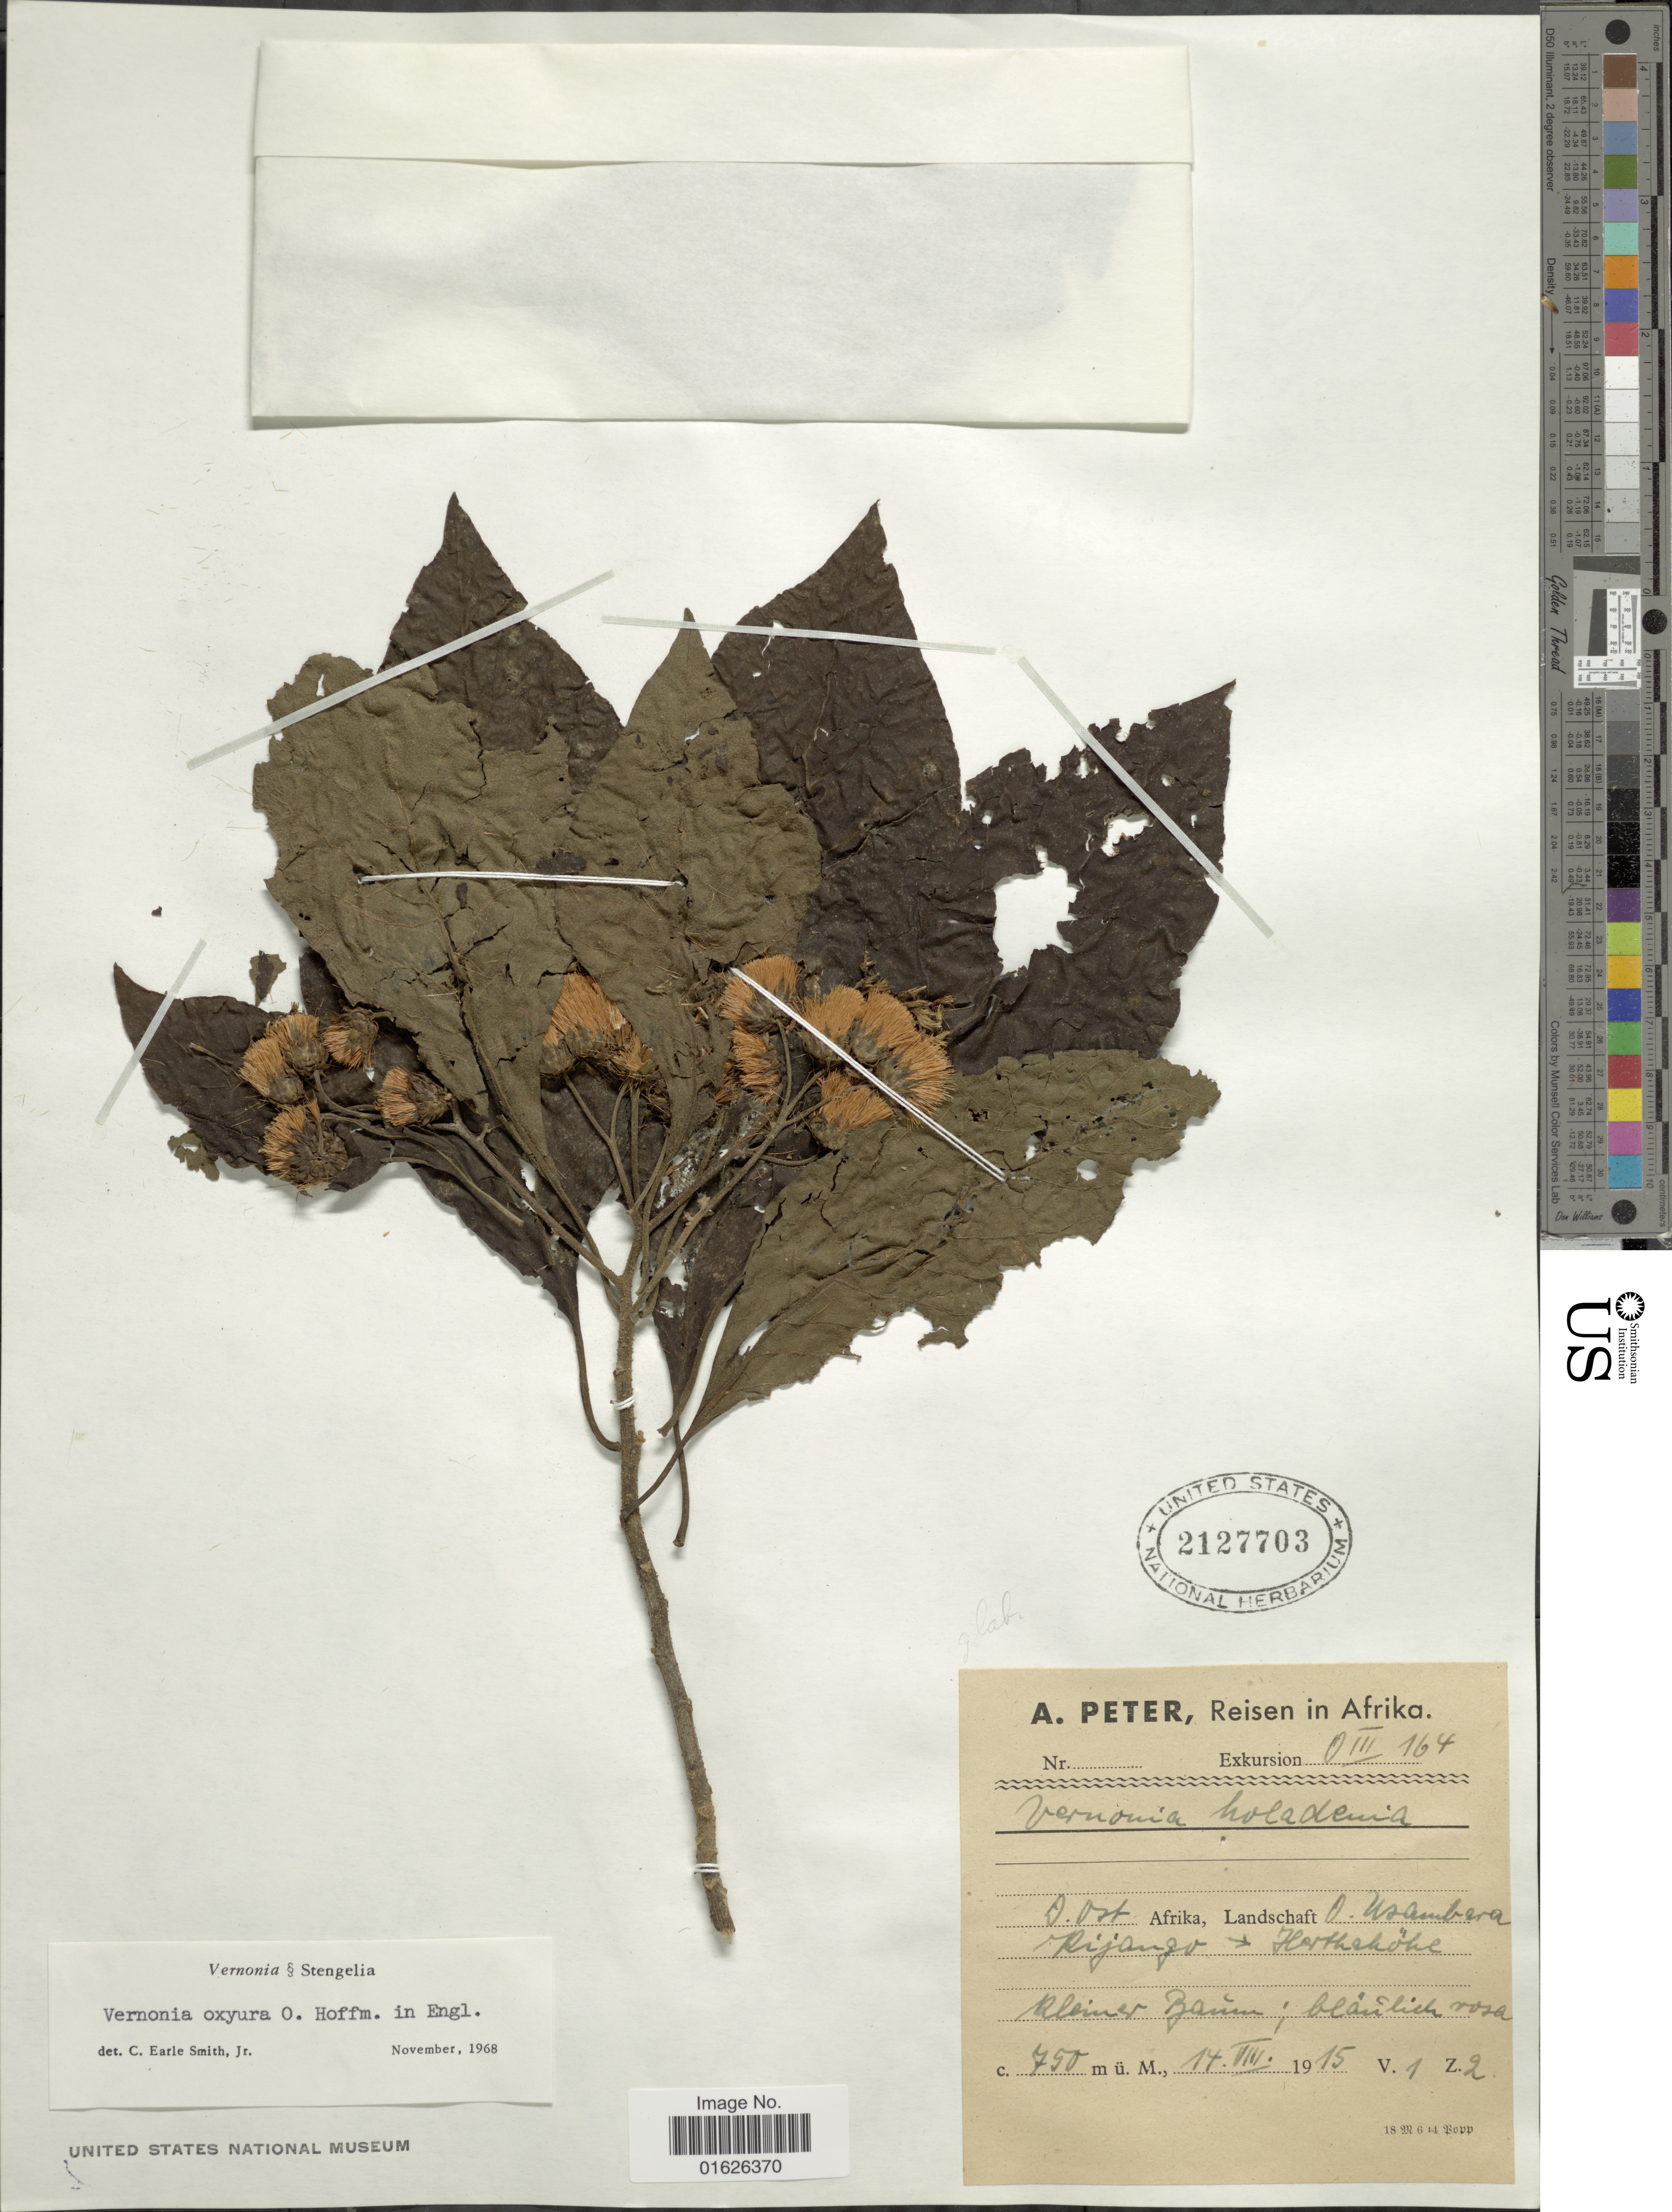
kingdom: Plantae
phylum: Tracheophyta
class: Magnoliopsida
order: Asterales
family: Asteraceae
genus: Gymnanthemum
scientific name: Gymnanthemum coloratum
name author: (Willd.) H. Rob. & B. Kahn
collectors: A. Peter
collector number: OIII164 ?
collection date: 1915-08-14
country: Tanzania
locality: O.Usambara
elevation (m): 750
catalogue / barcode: US 2127703